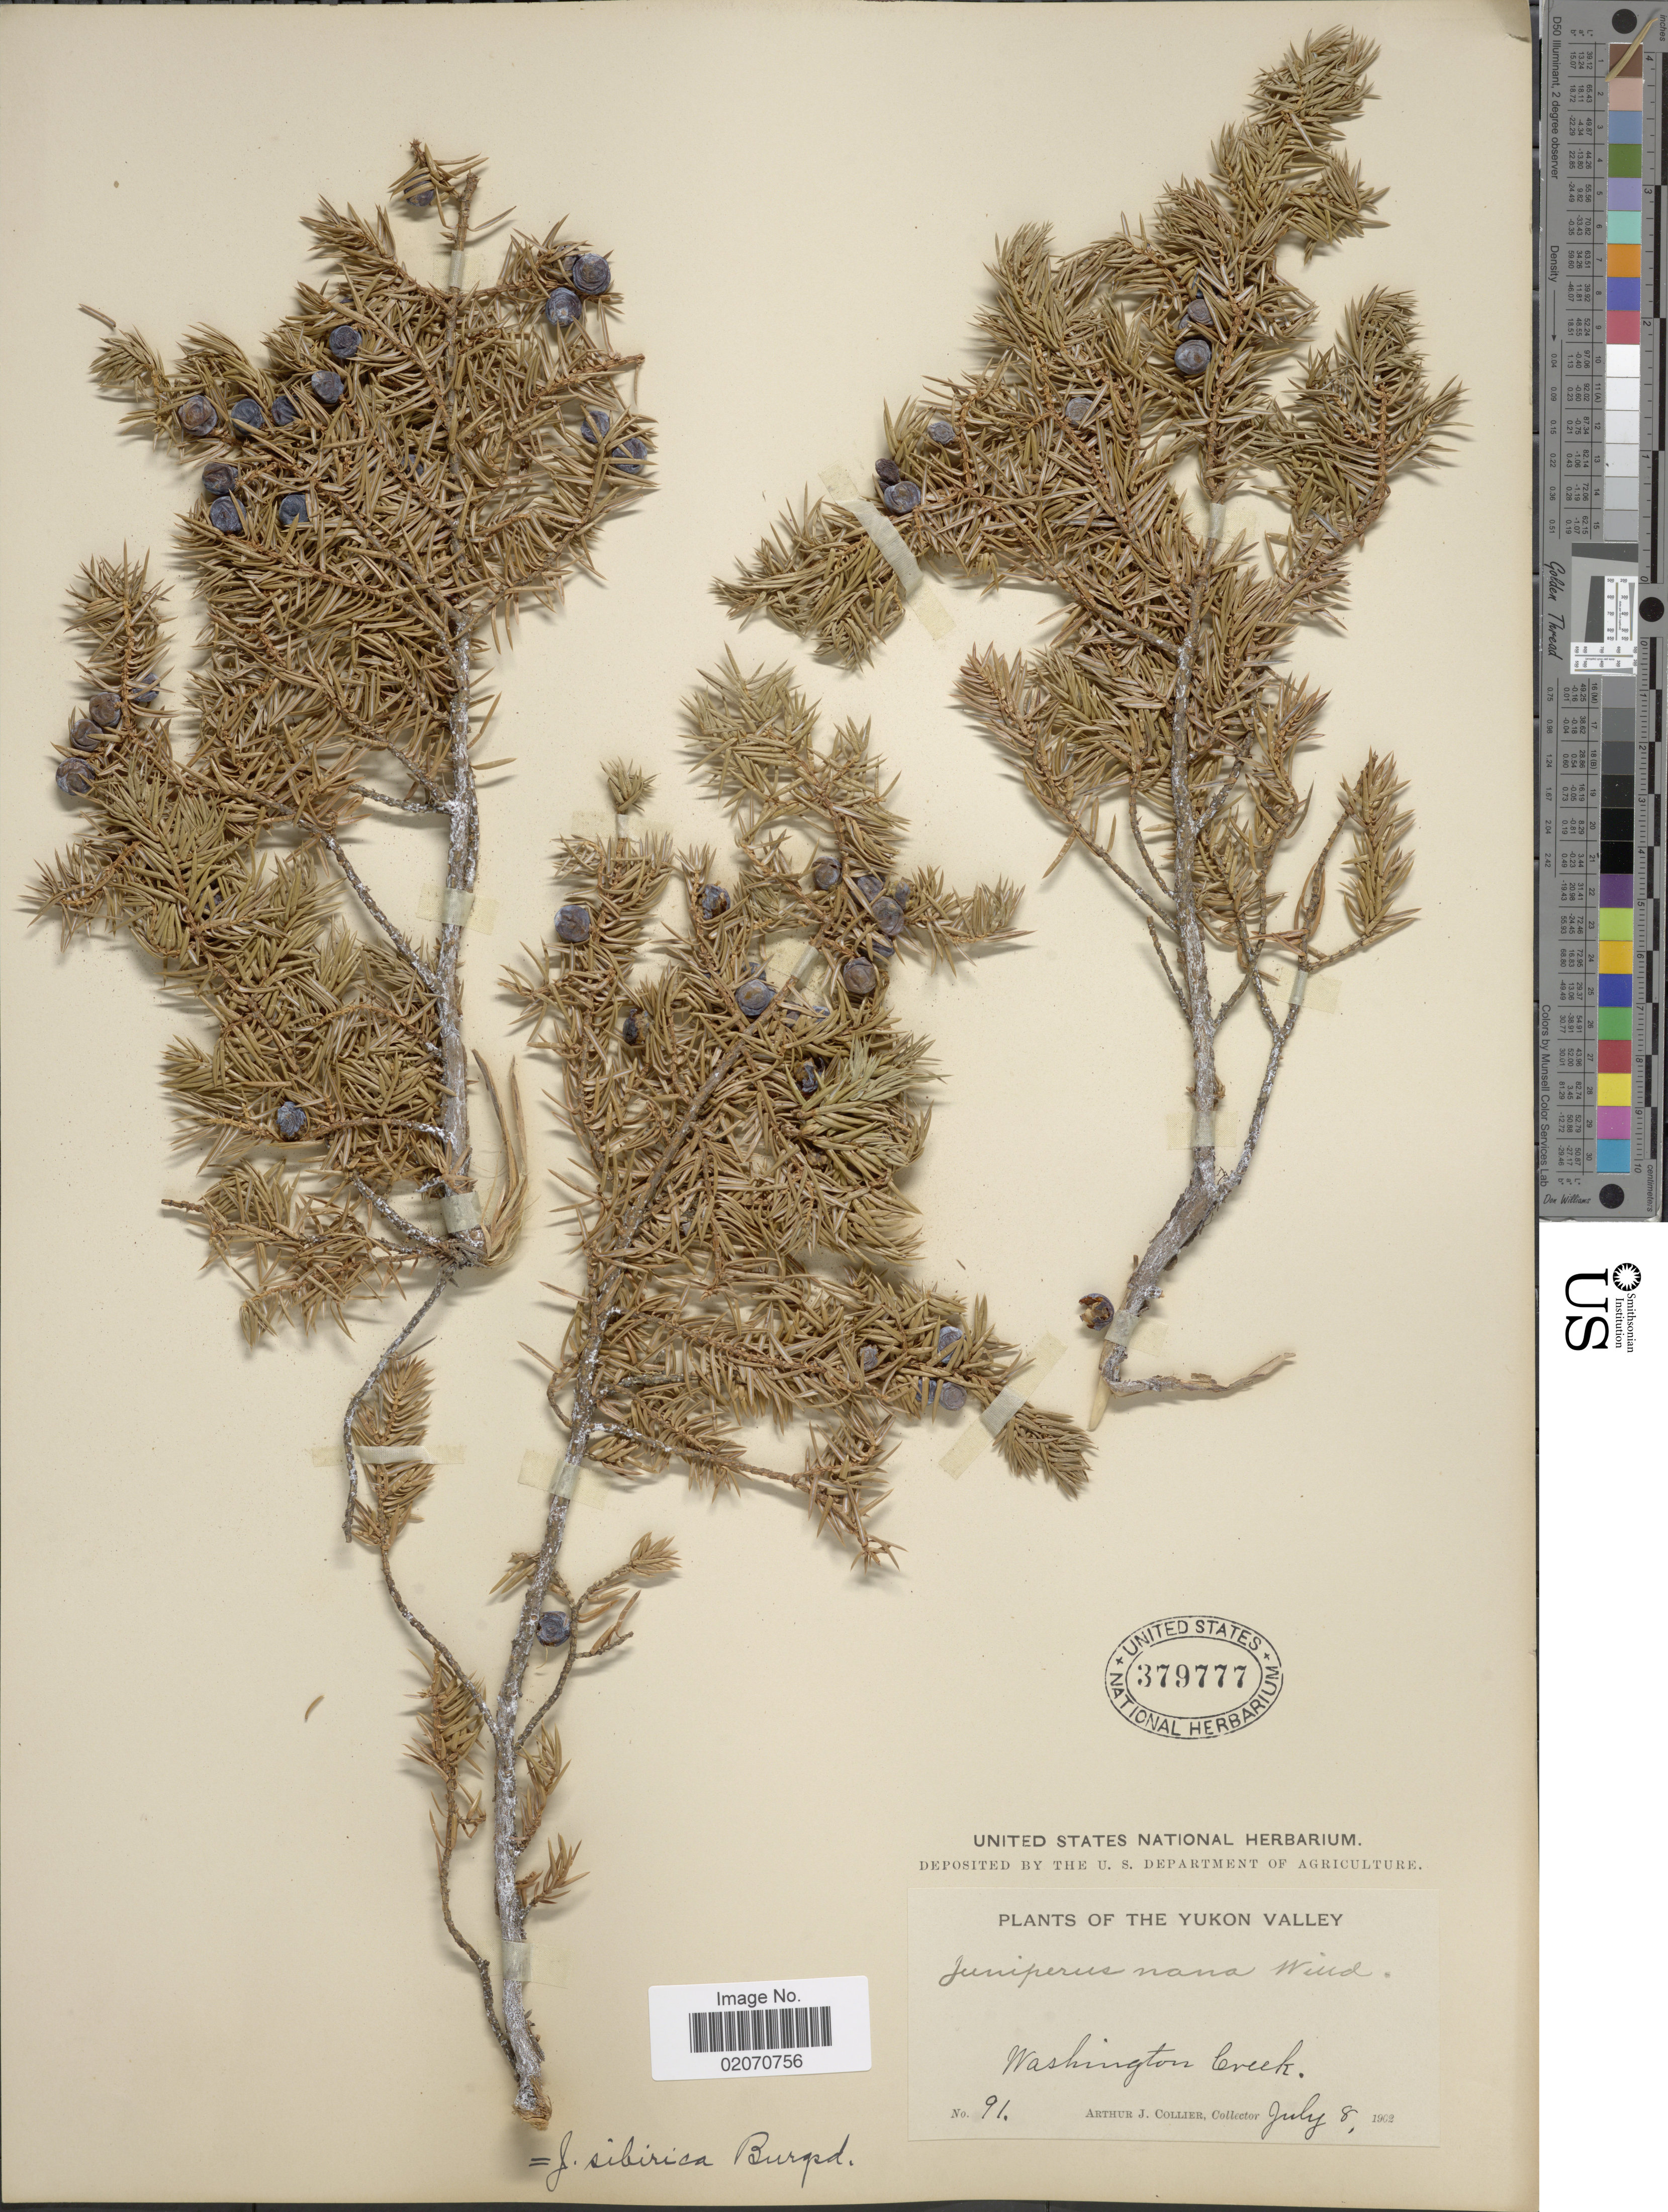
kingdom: Plantae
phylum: Tracheophyta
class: Pinopsida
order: Pinales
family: Cupressaceae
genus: Juniperus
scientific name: Juniperus communis subsp. nana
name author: (Willd.) Syme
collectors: A. Collier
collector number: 91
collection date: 1962-07-08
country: Canada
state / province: Yukon Territory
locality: Yukon Valley, Washington Creek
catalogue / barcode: US 3797777